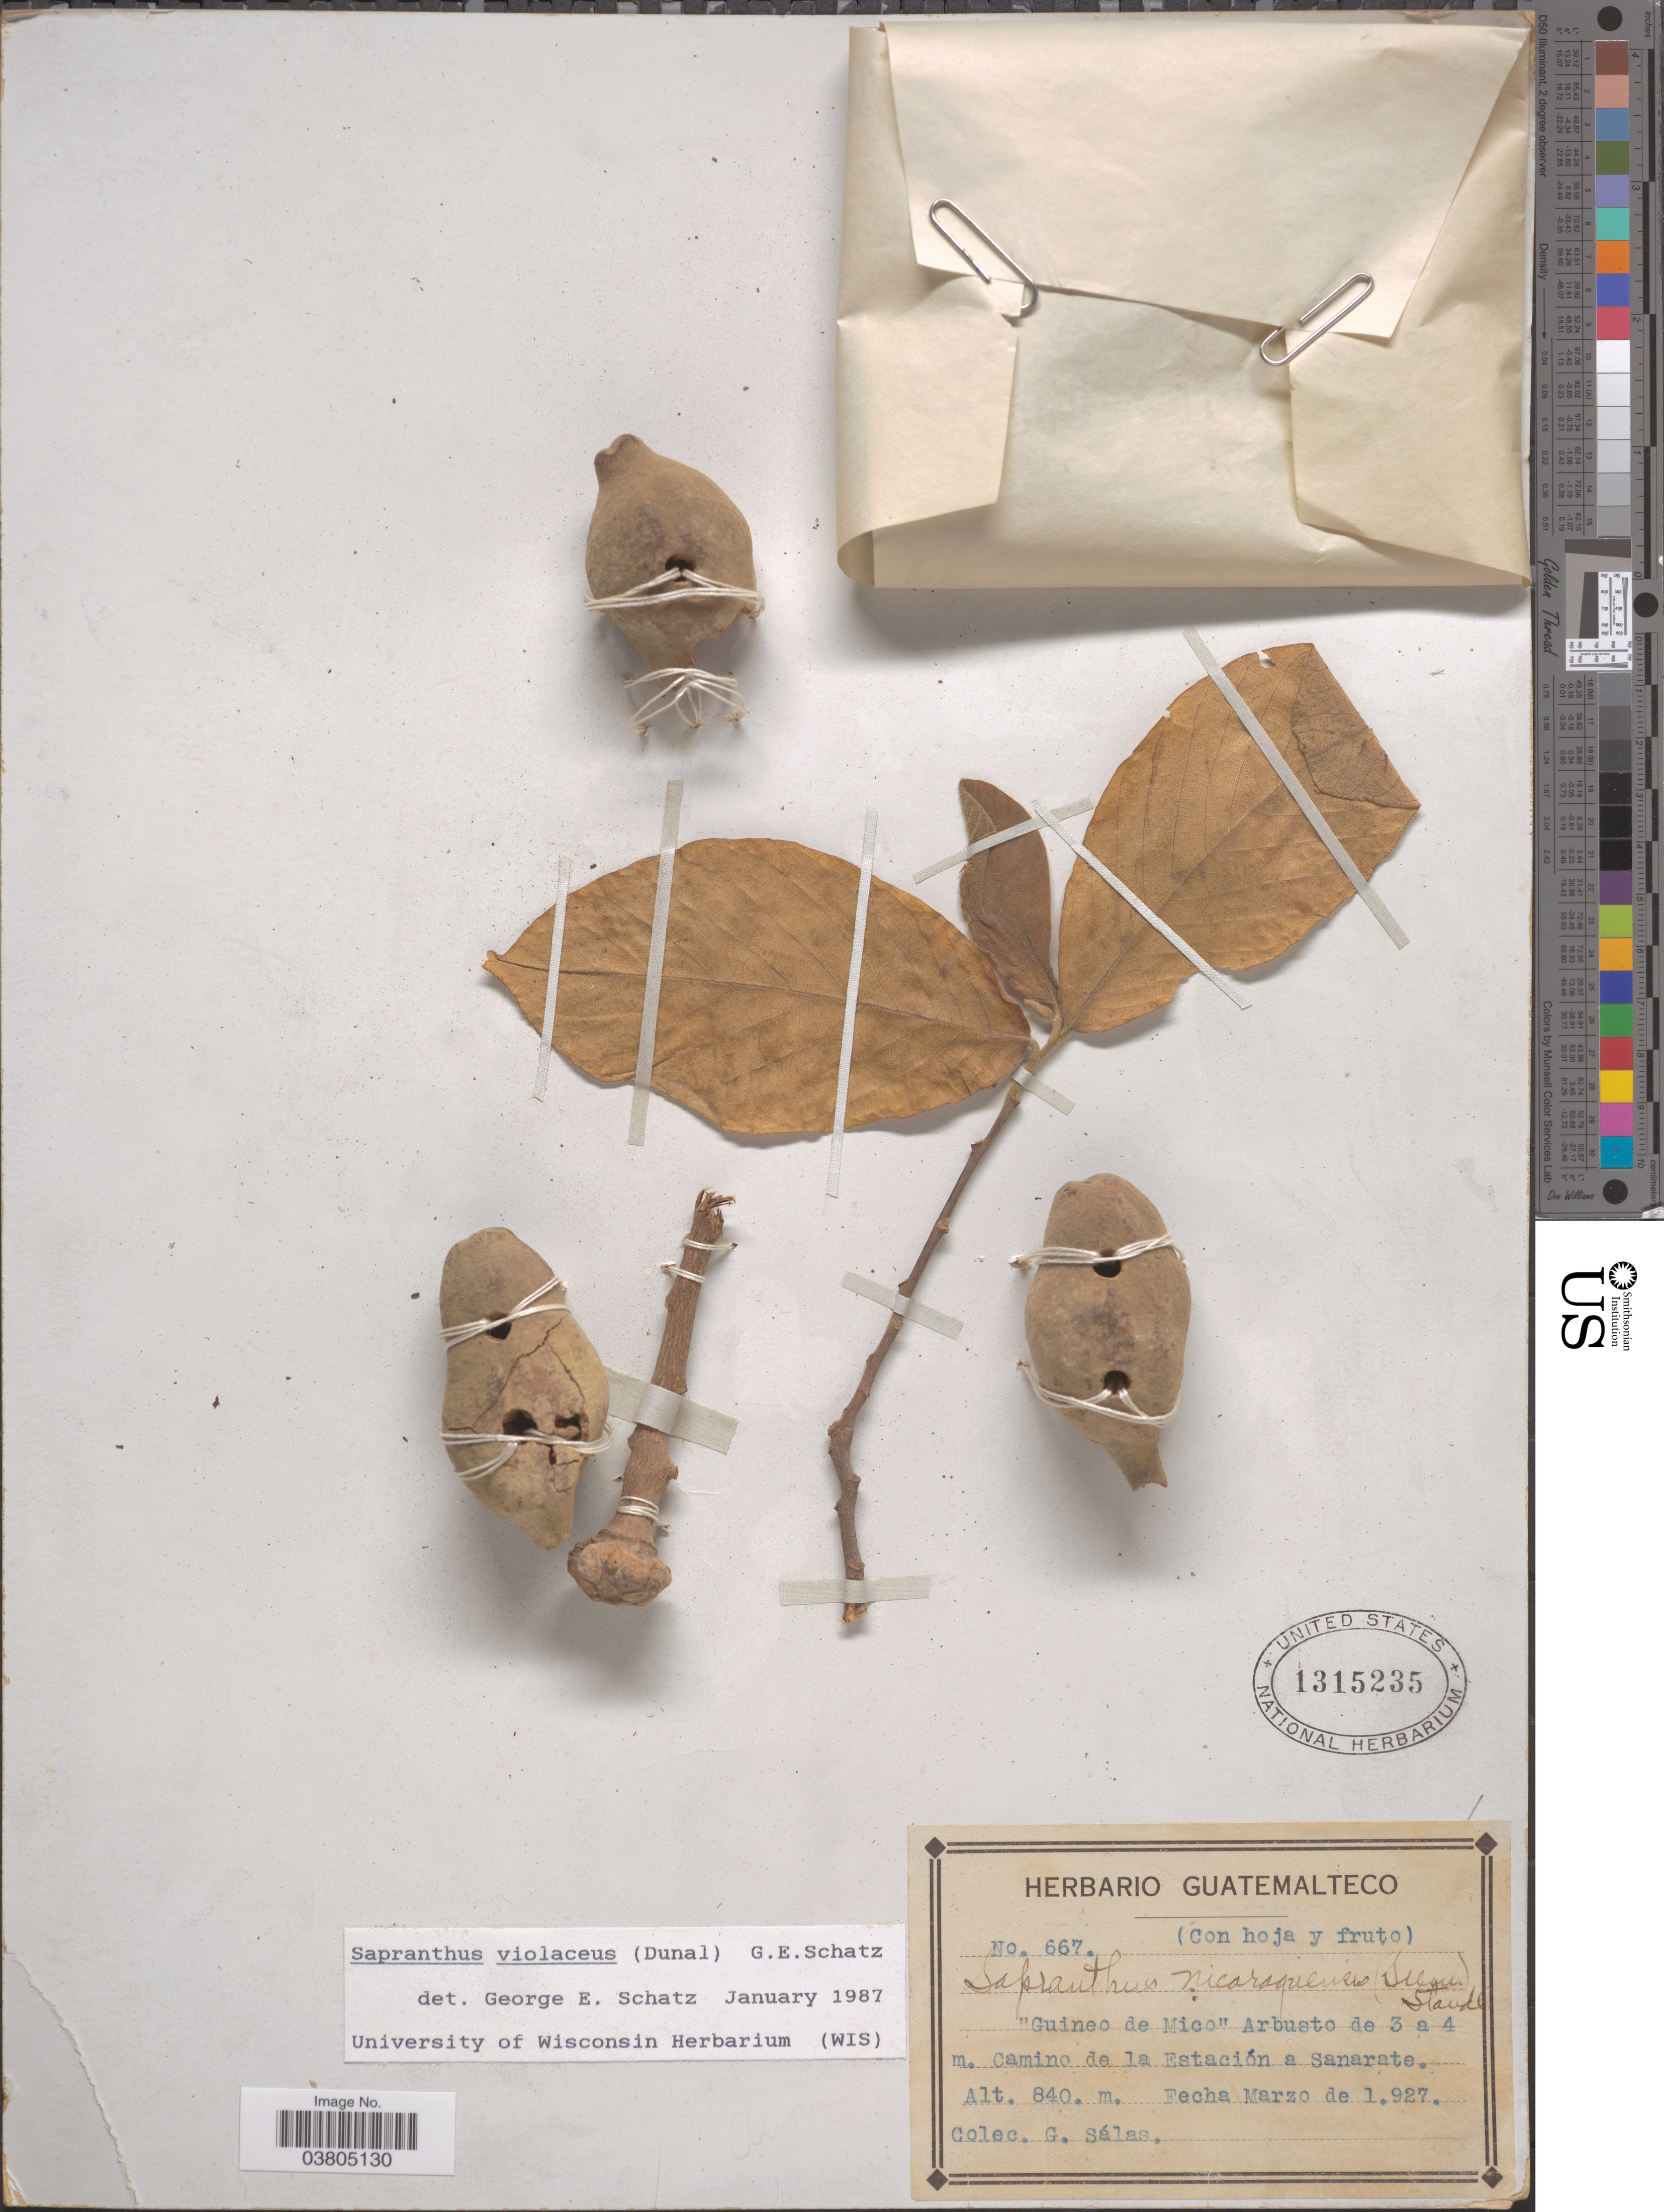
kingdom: Plantae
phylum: Tracheophyta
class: Magnoliopsida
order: Magnoliales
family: Annonaceae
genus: Sapranthus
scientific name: Sapranthus violaceus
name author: (Dunal) Saff.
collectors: G. Salas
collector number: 667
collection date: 1927-03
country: Guatemala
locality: Camino de la Estación a Sanarate.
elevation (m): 840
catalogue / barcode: US 1315235